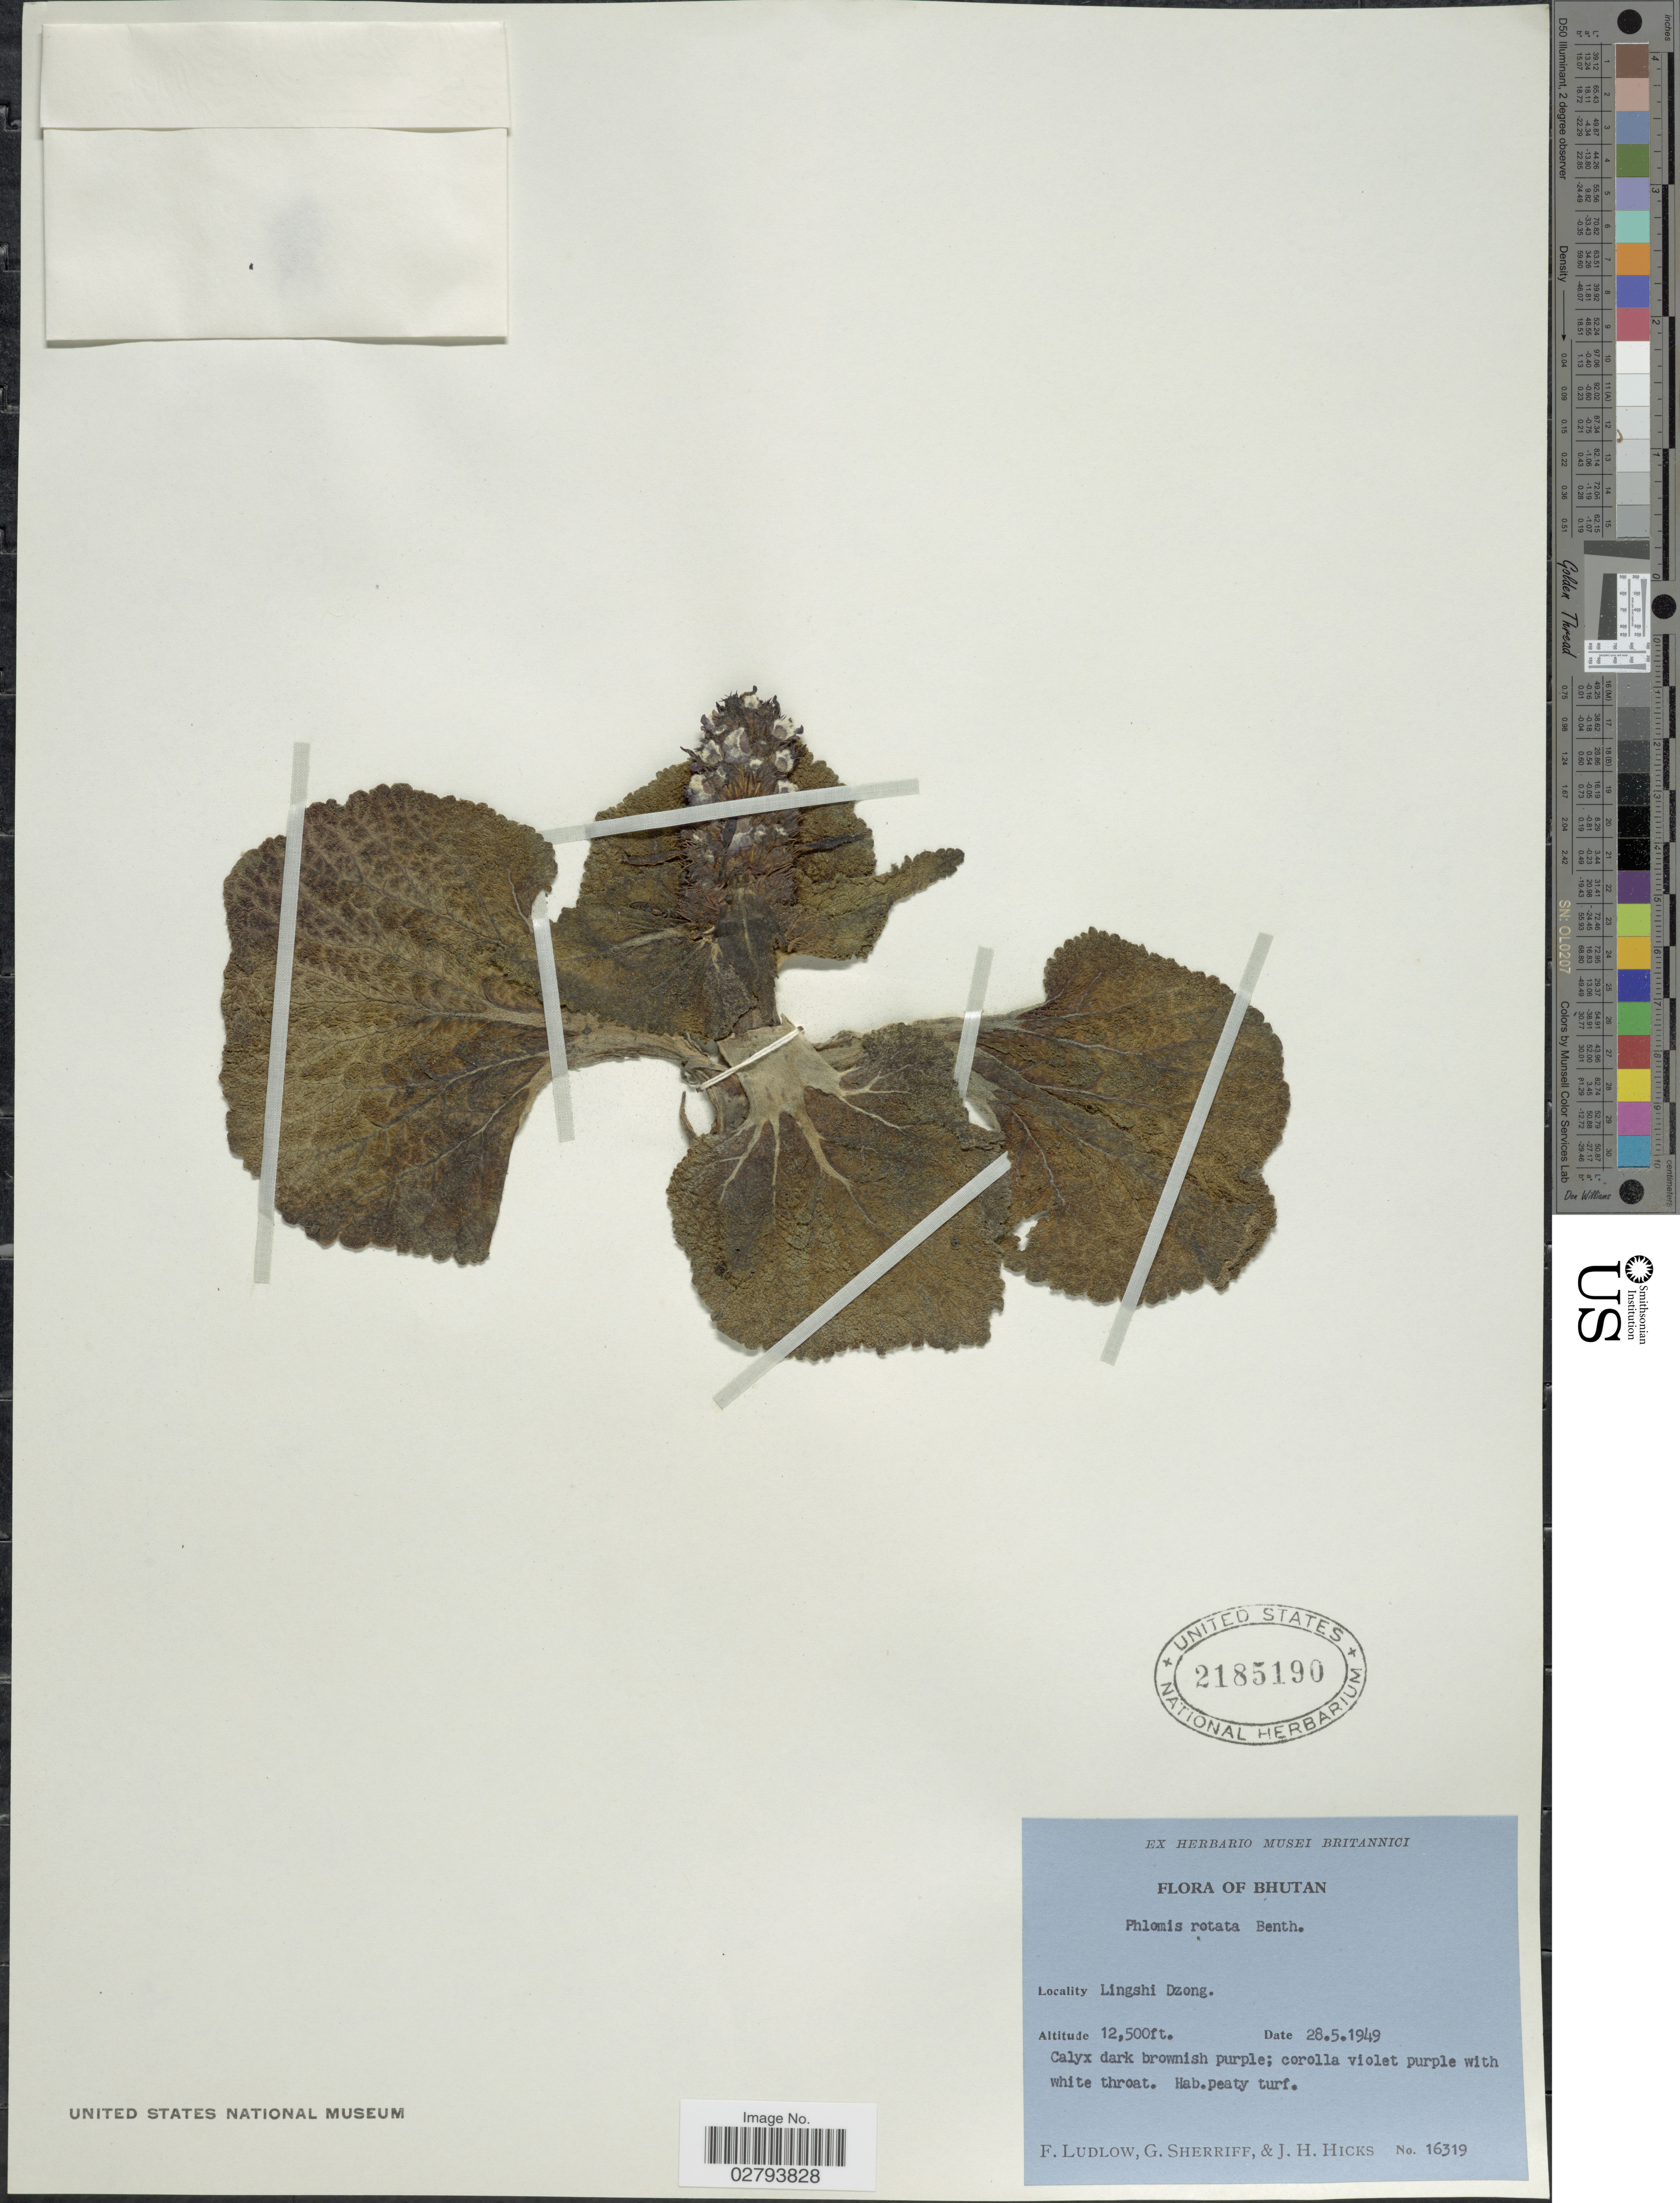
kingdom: Plantae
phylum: Tracheophyta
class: Magnoliopsida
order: Lamiales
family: Lamiaceae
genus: Phlomoides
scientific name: Phlomoides rotata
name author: (Benth. & Hook. f.) Mathiesen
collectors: F. Ludlow, G. Sherriff & J. H. Hicks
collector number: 16319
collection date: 1949-05-28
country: Bhutan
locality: Bhutan, Lingshi, Dzong.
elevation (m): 3810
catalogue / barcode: US 2185190